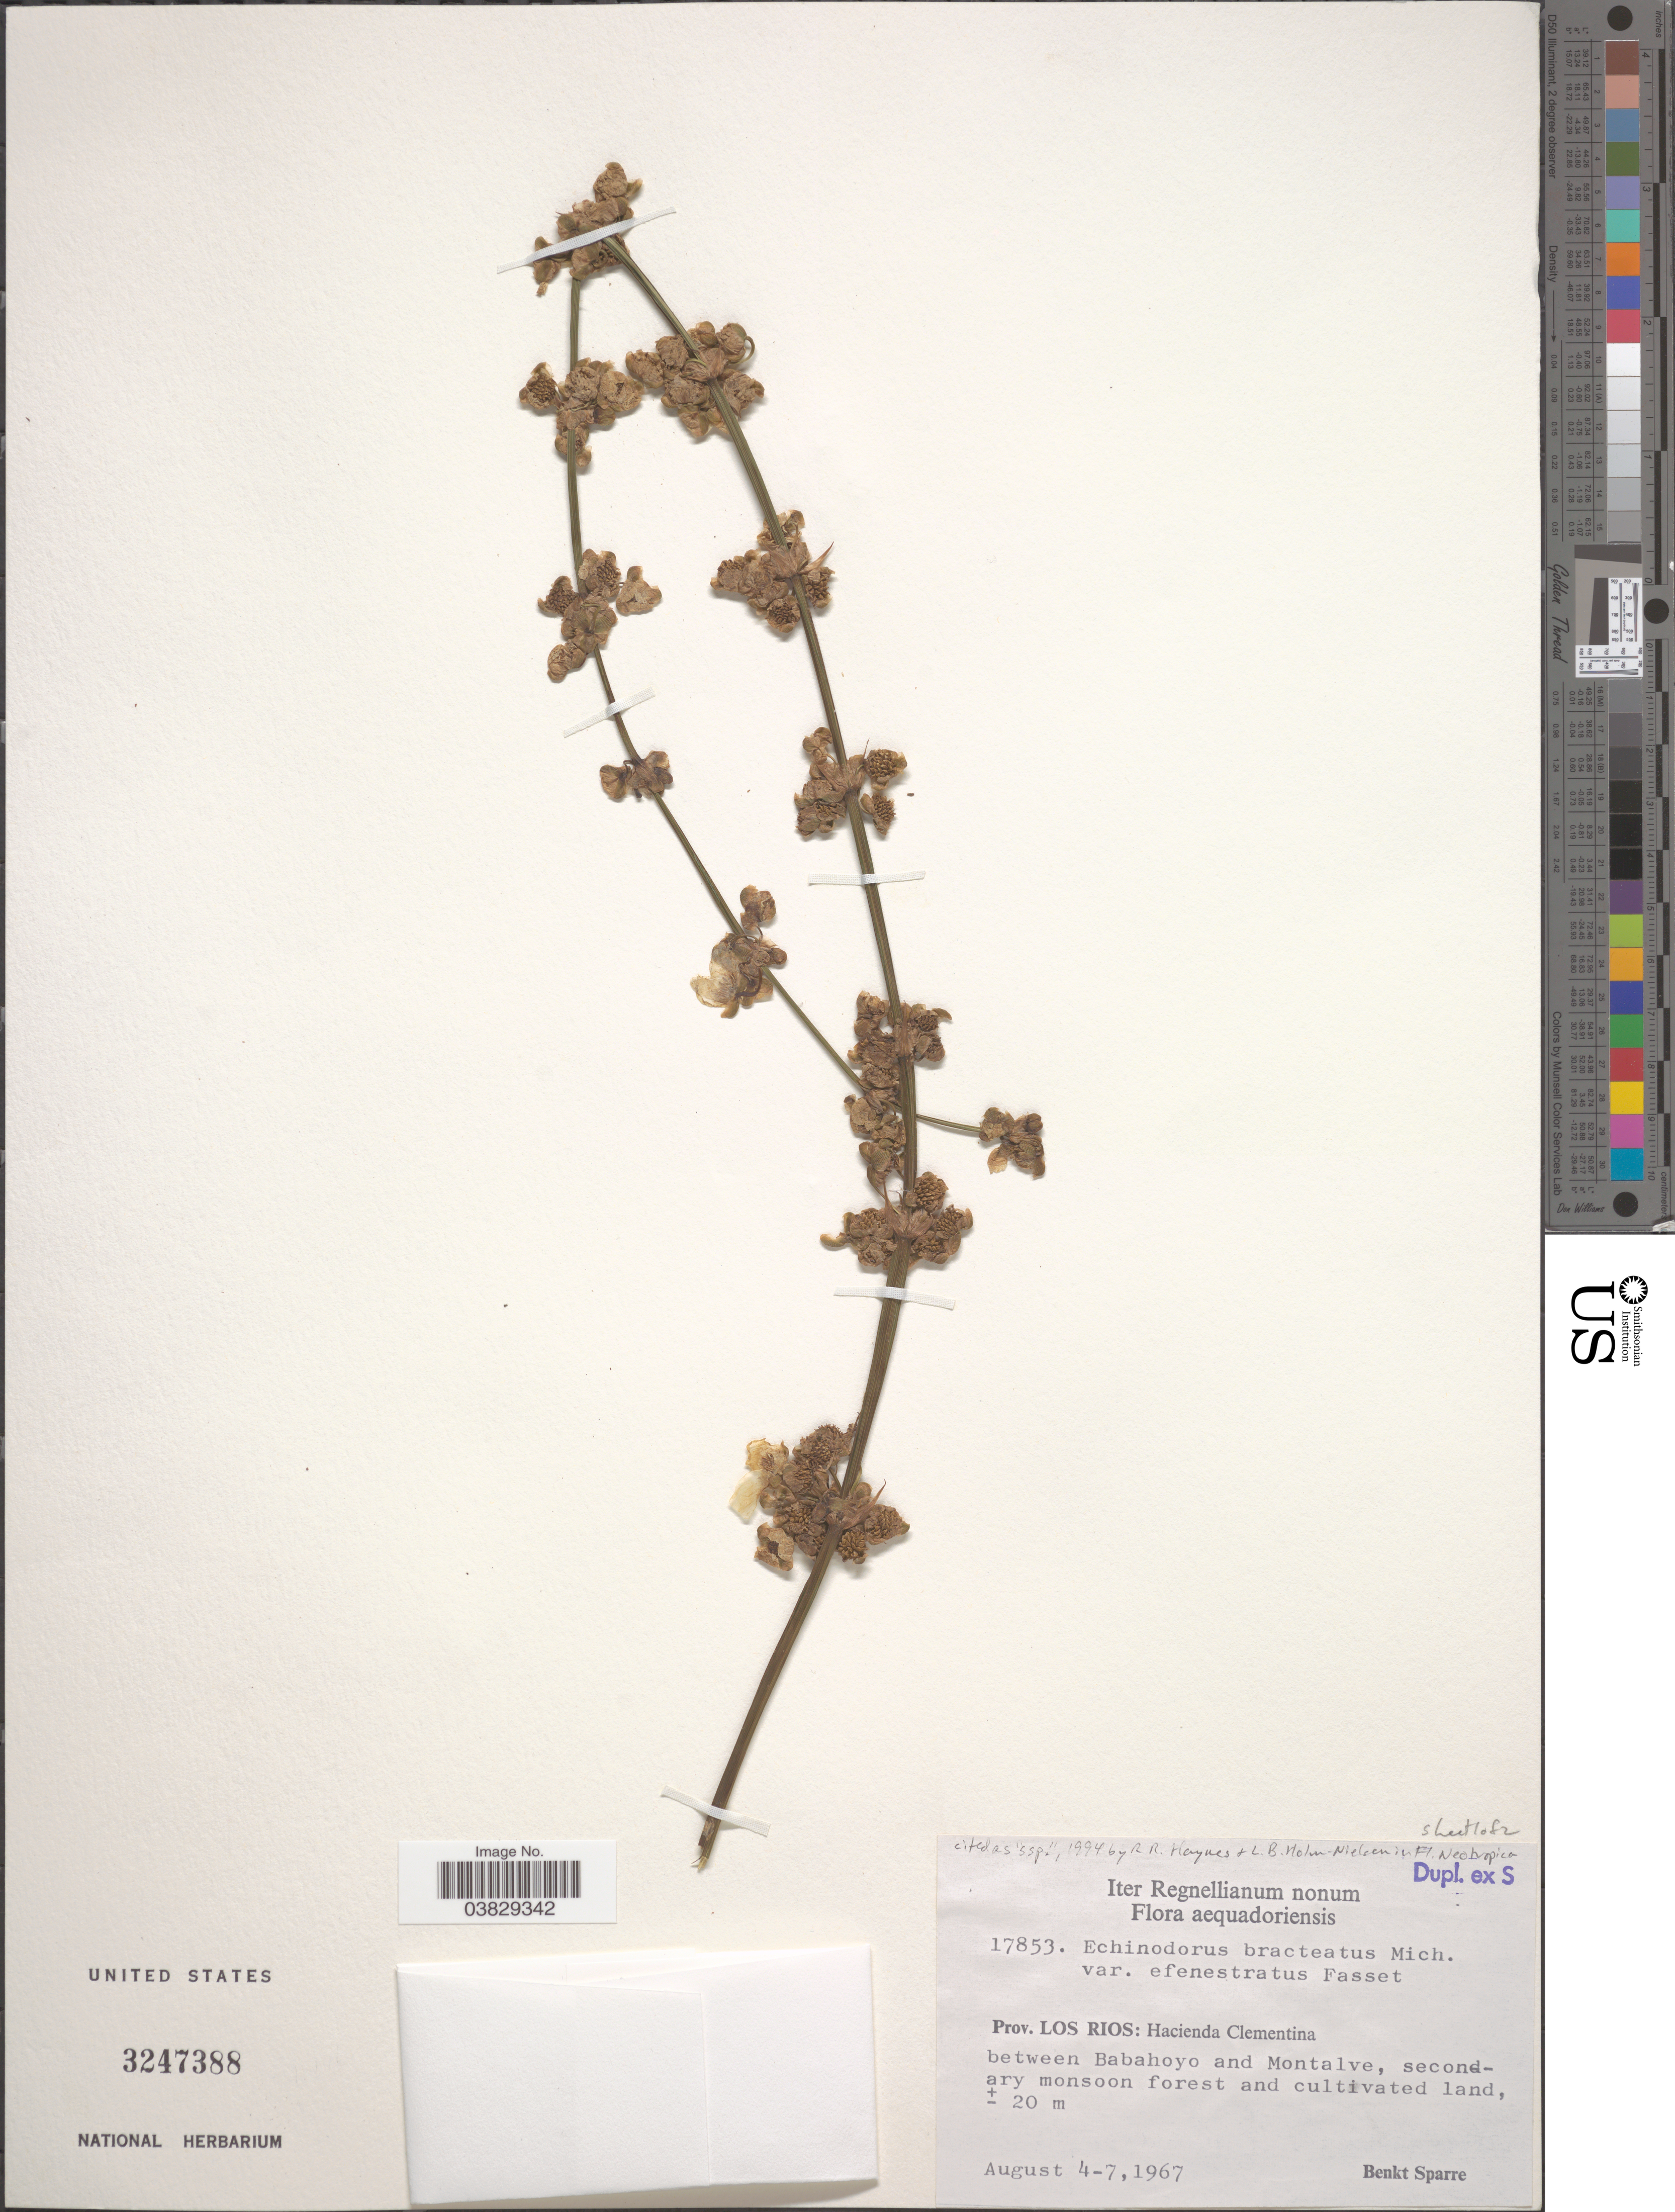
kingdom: Plantae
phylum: Tracheophyta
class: Liliopsida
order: Alismatales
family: Alismataceae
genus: Echinodorus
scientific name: Echinodorus bracteatus var. efenestratus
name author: Fassett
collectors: B. Sparre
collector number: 17853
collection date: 1967-08-04/1967-08-07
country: Ecuador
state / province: Los Ríos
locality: Hacienda Clementina between Babahoyo and Montalve.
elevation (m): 20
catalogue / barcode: US 3247388